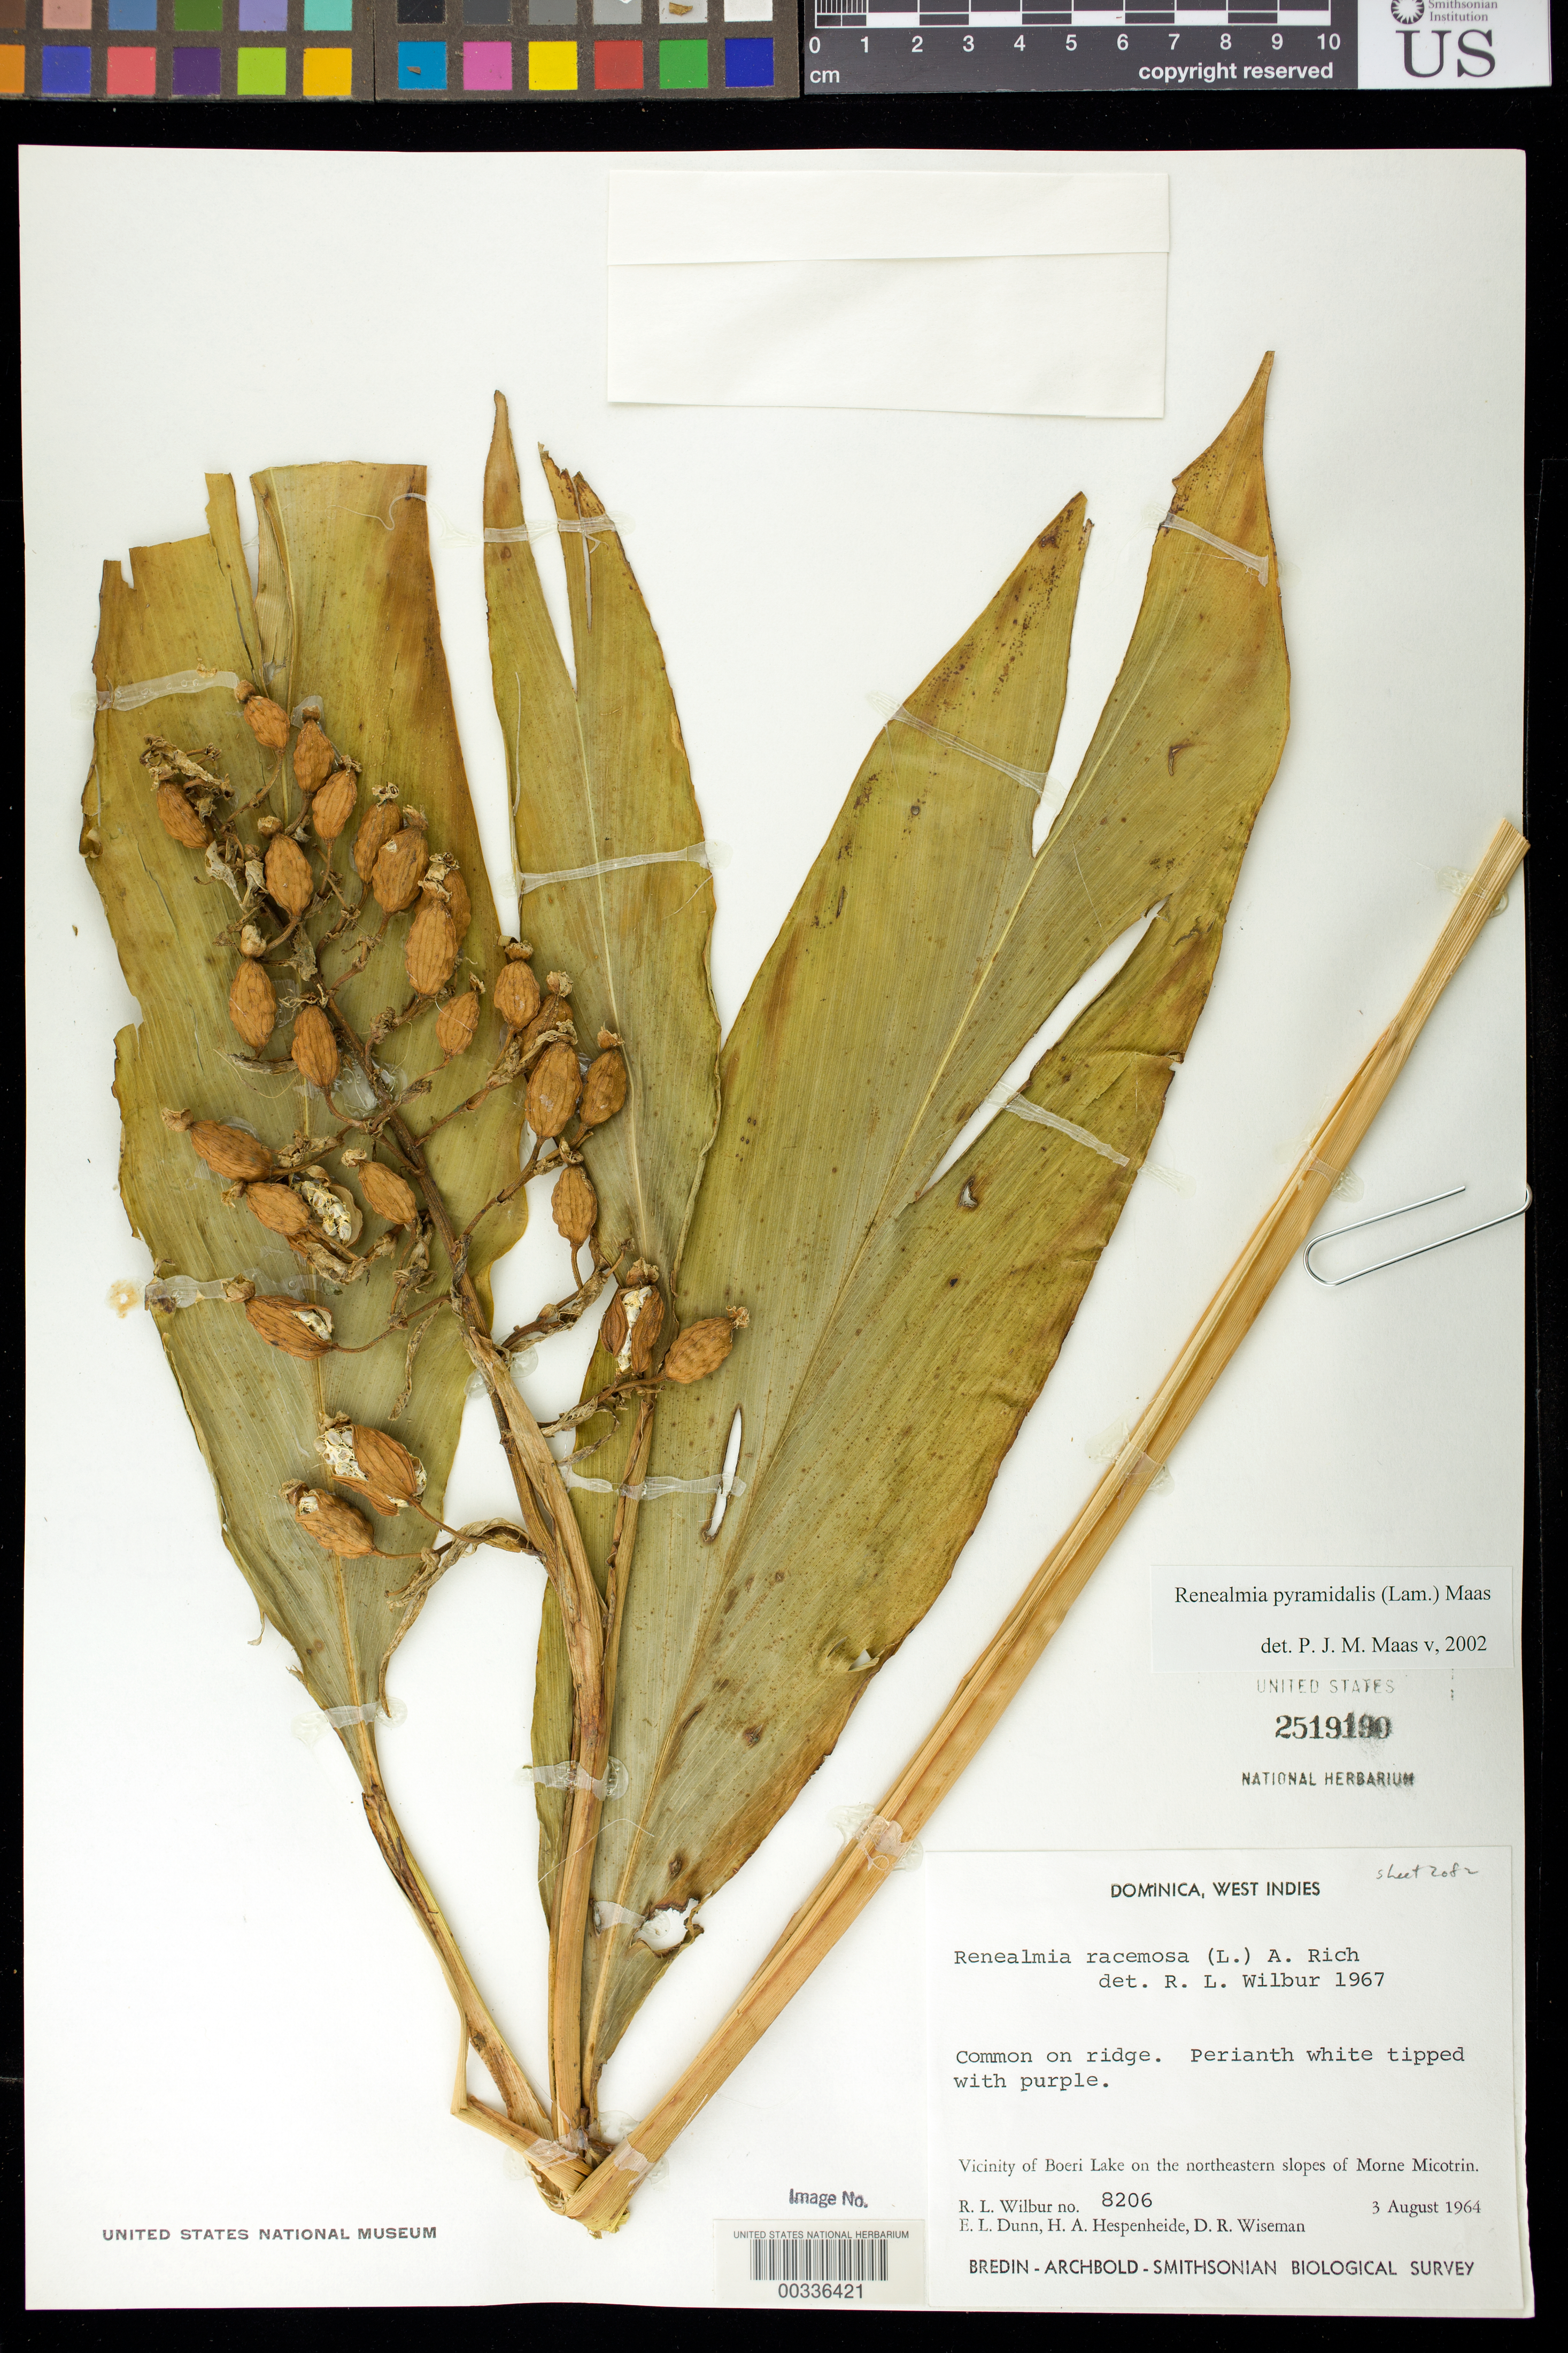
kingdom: Plantae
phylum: Tracheophyta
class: Liliopsida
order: Zingiberales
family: Zingiberaceae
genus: Renealmia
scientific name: Renealmia pyramidalis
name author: (Lam.) Maas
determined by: Maas, Paul J. M.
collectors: R. L. Wilbur, E. Dunn, H. A. Hespenheide & D. R. Wiseman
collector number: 8206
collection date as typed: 03 Aug 1964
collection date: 1964-08-03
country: Dominica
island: Dominica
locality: Vicinity of boeri lake on northeastern slopes of morne micotrin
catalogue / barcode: US 2519190